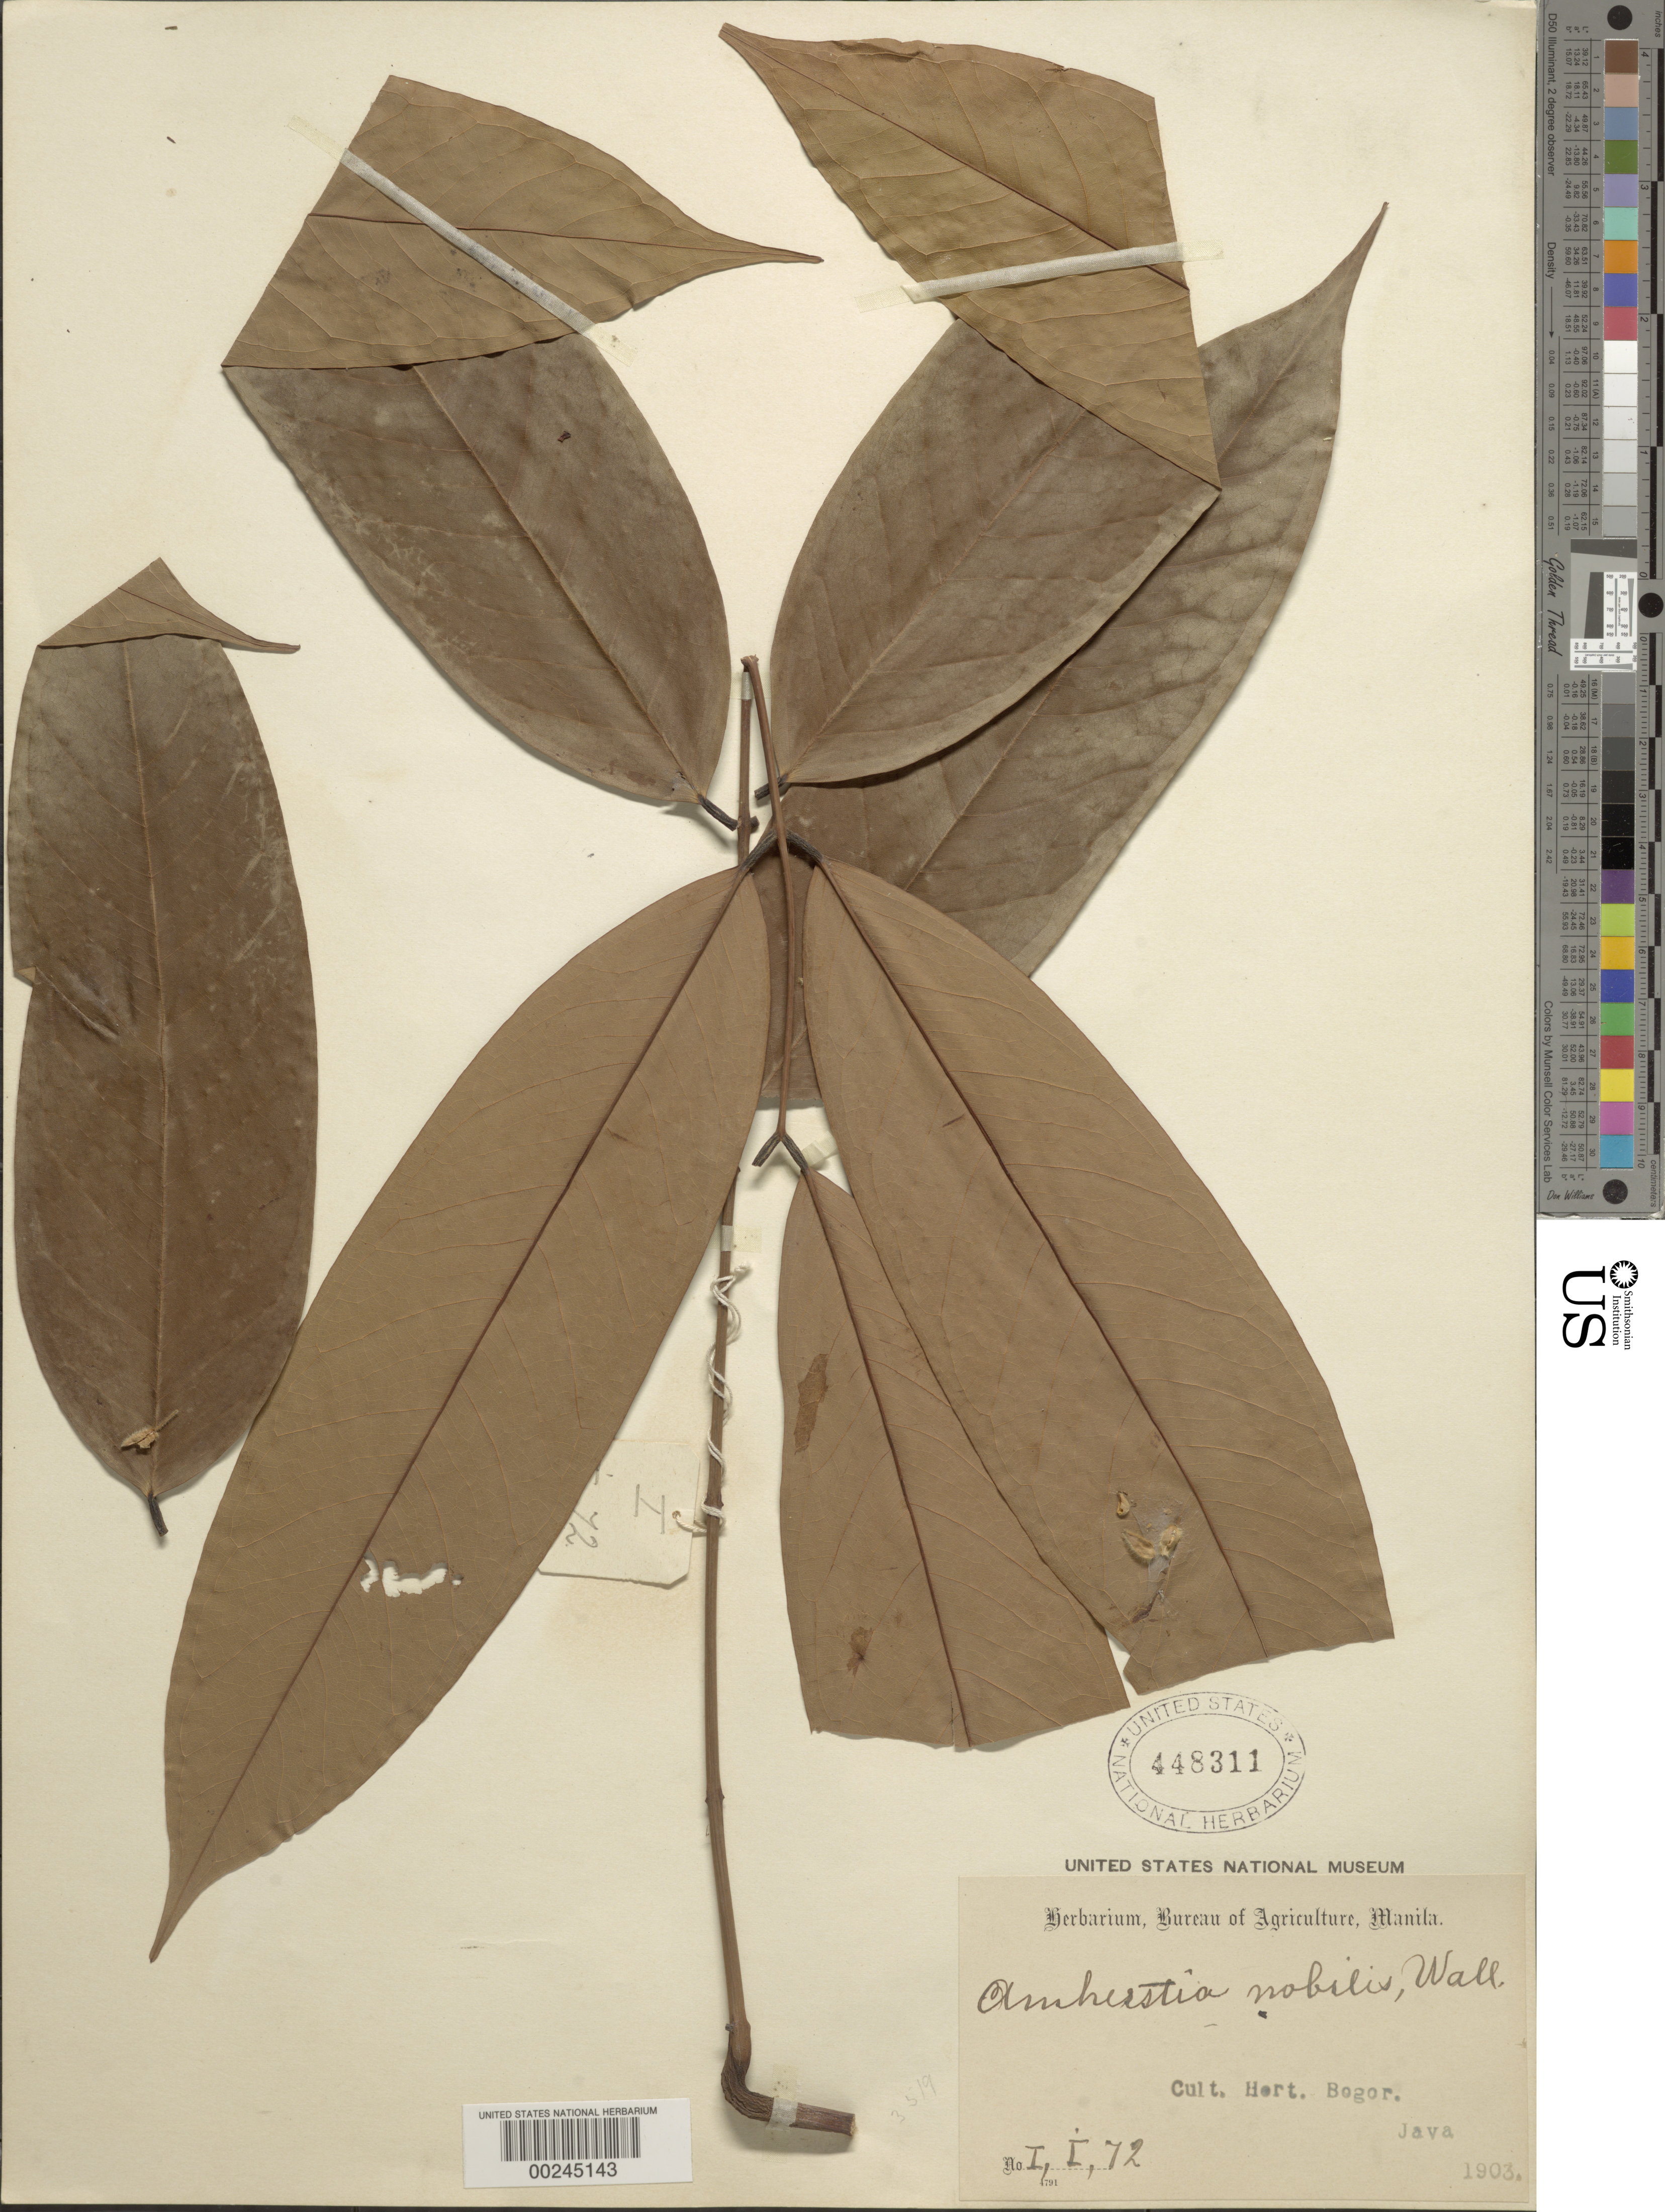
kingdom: Plantae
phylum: Tracheophyta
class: Magnoliopsida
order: Fabales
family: Fabaceae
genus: Amherstia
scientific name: Amherstia nobilis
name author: (Oliv.) Kuntze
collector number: I,i,72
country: Indonesia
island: Java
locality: Bogor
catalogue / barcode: US 448311